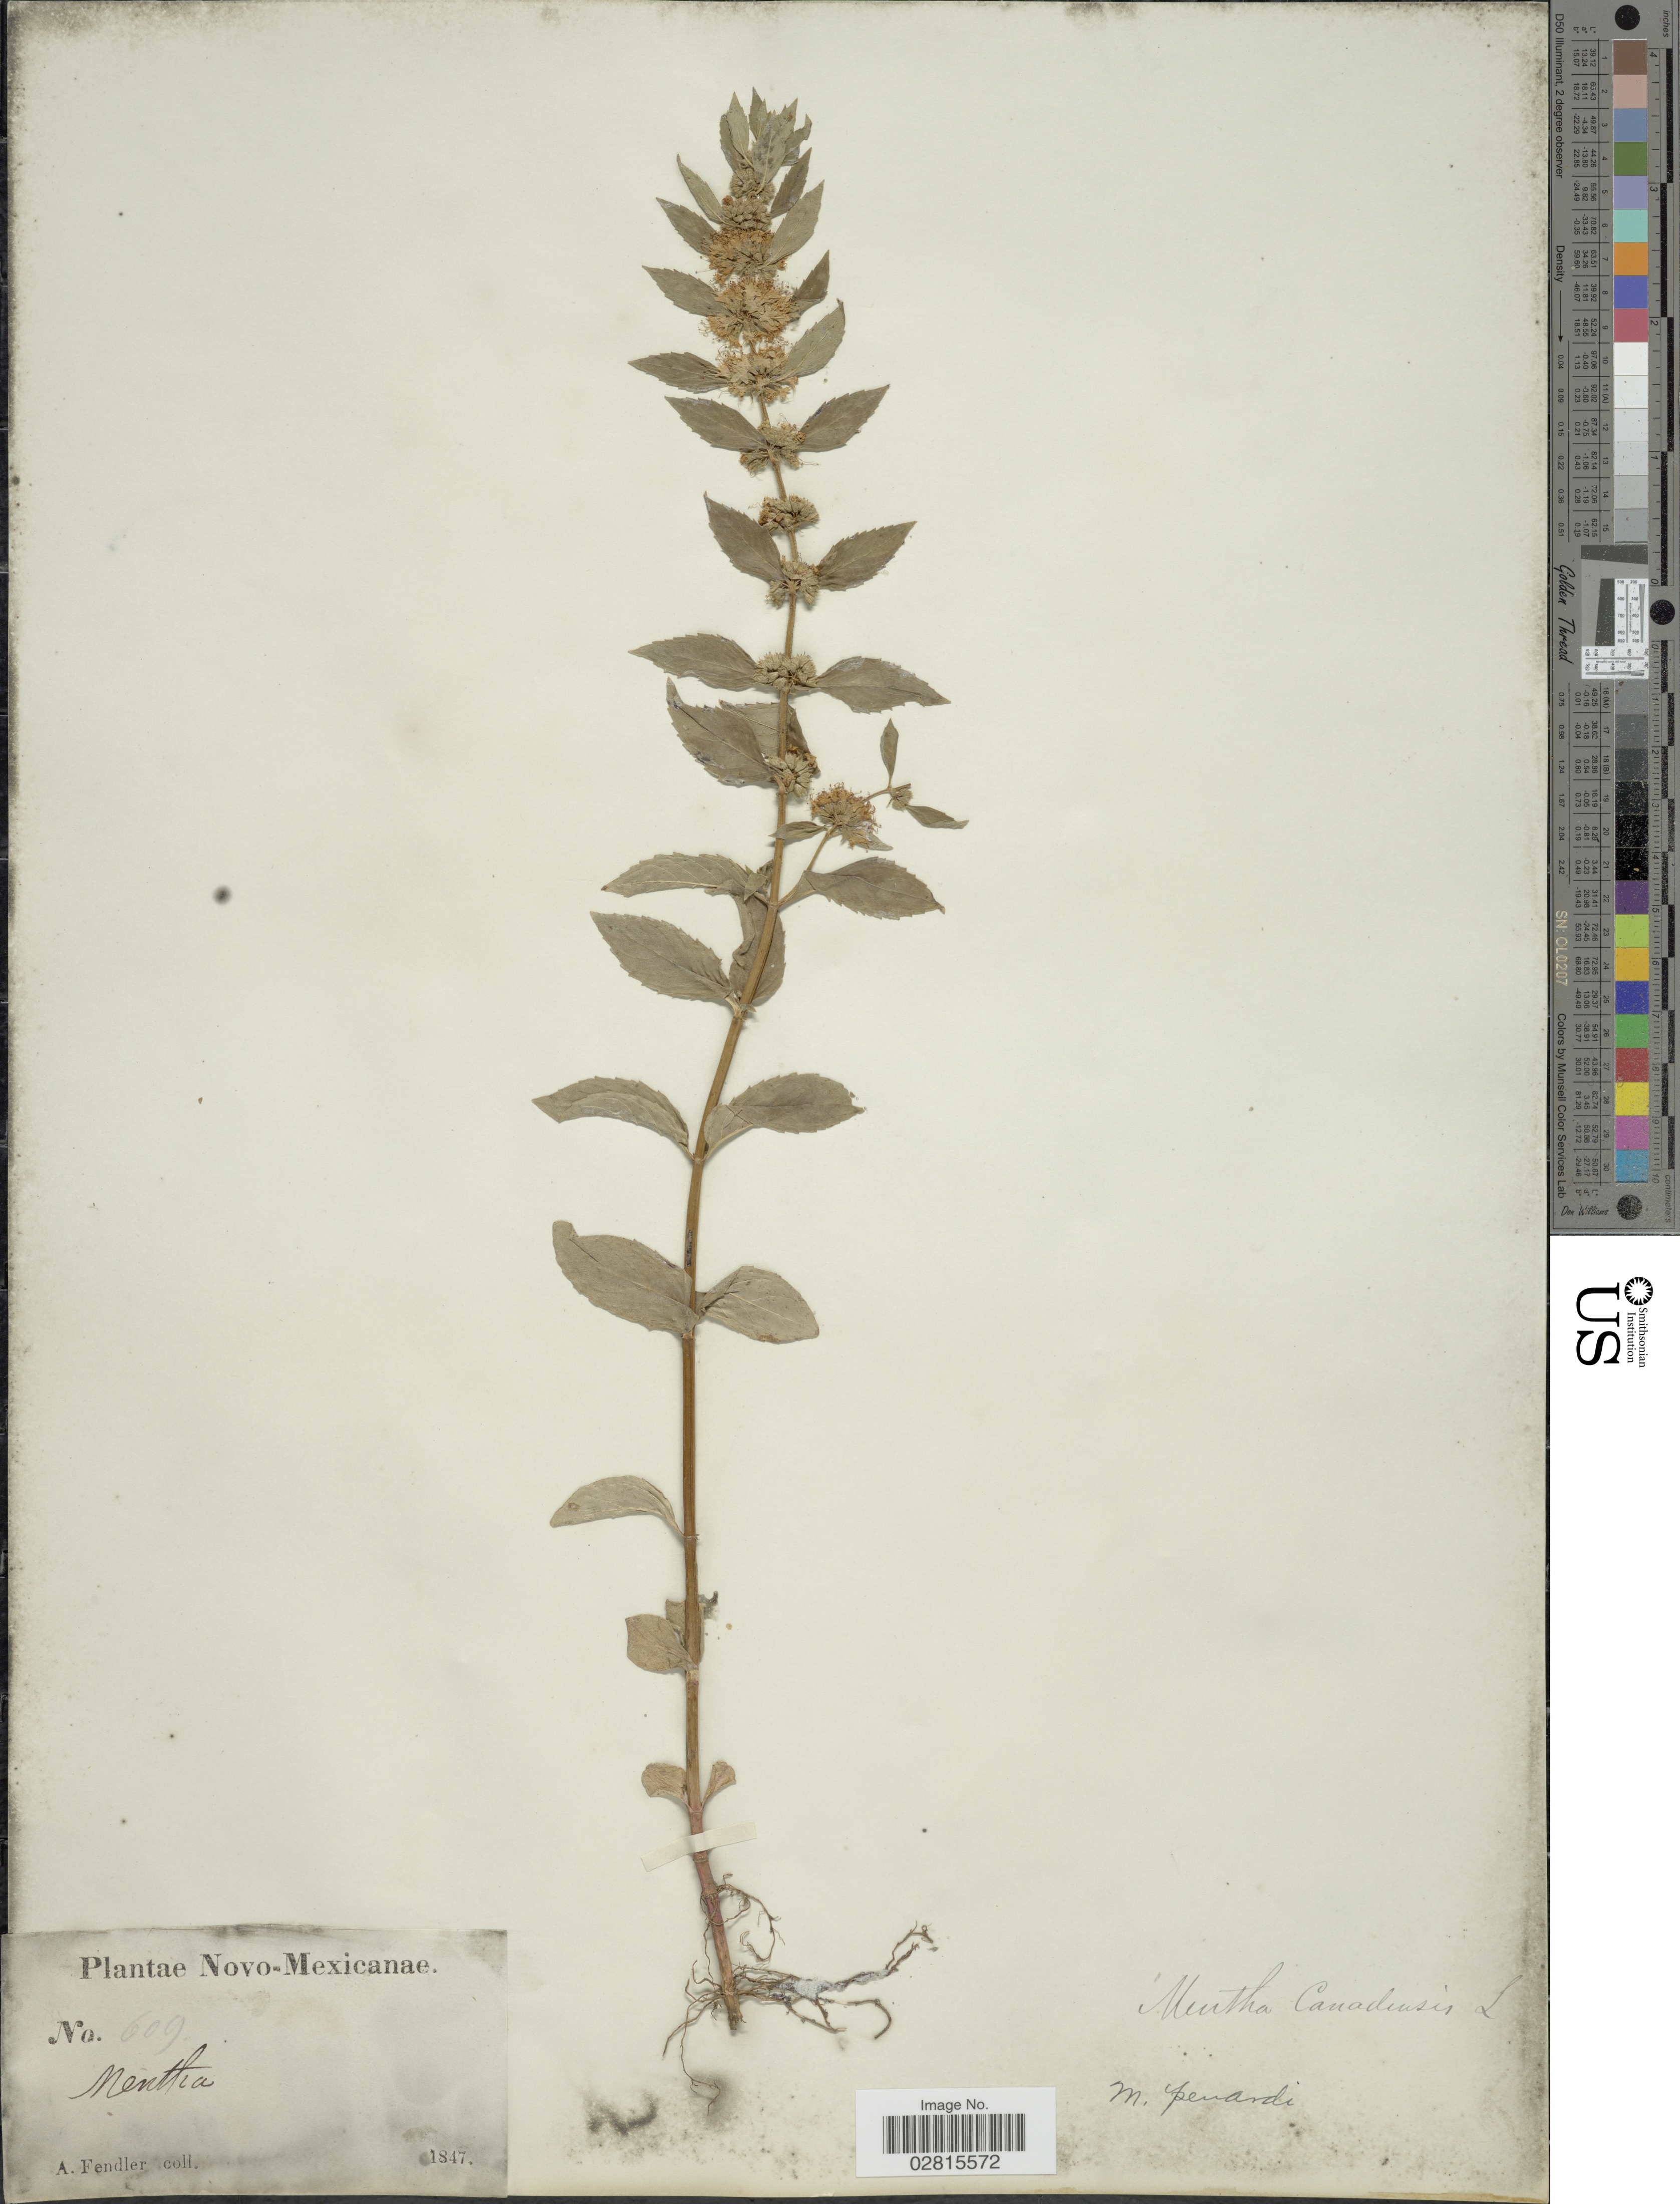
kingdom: Plantae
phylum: Tracheophyta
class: Magnoliopsida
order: Lamiales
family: Lamiaceae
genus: Mentha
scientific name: Mentha penardii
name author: (Briq.) Rydb.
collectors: A. Fendler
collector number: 609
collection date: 1847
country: United States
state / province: New Mexico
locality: Novo-Mexicanae.